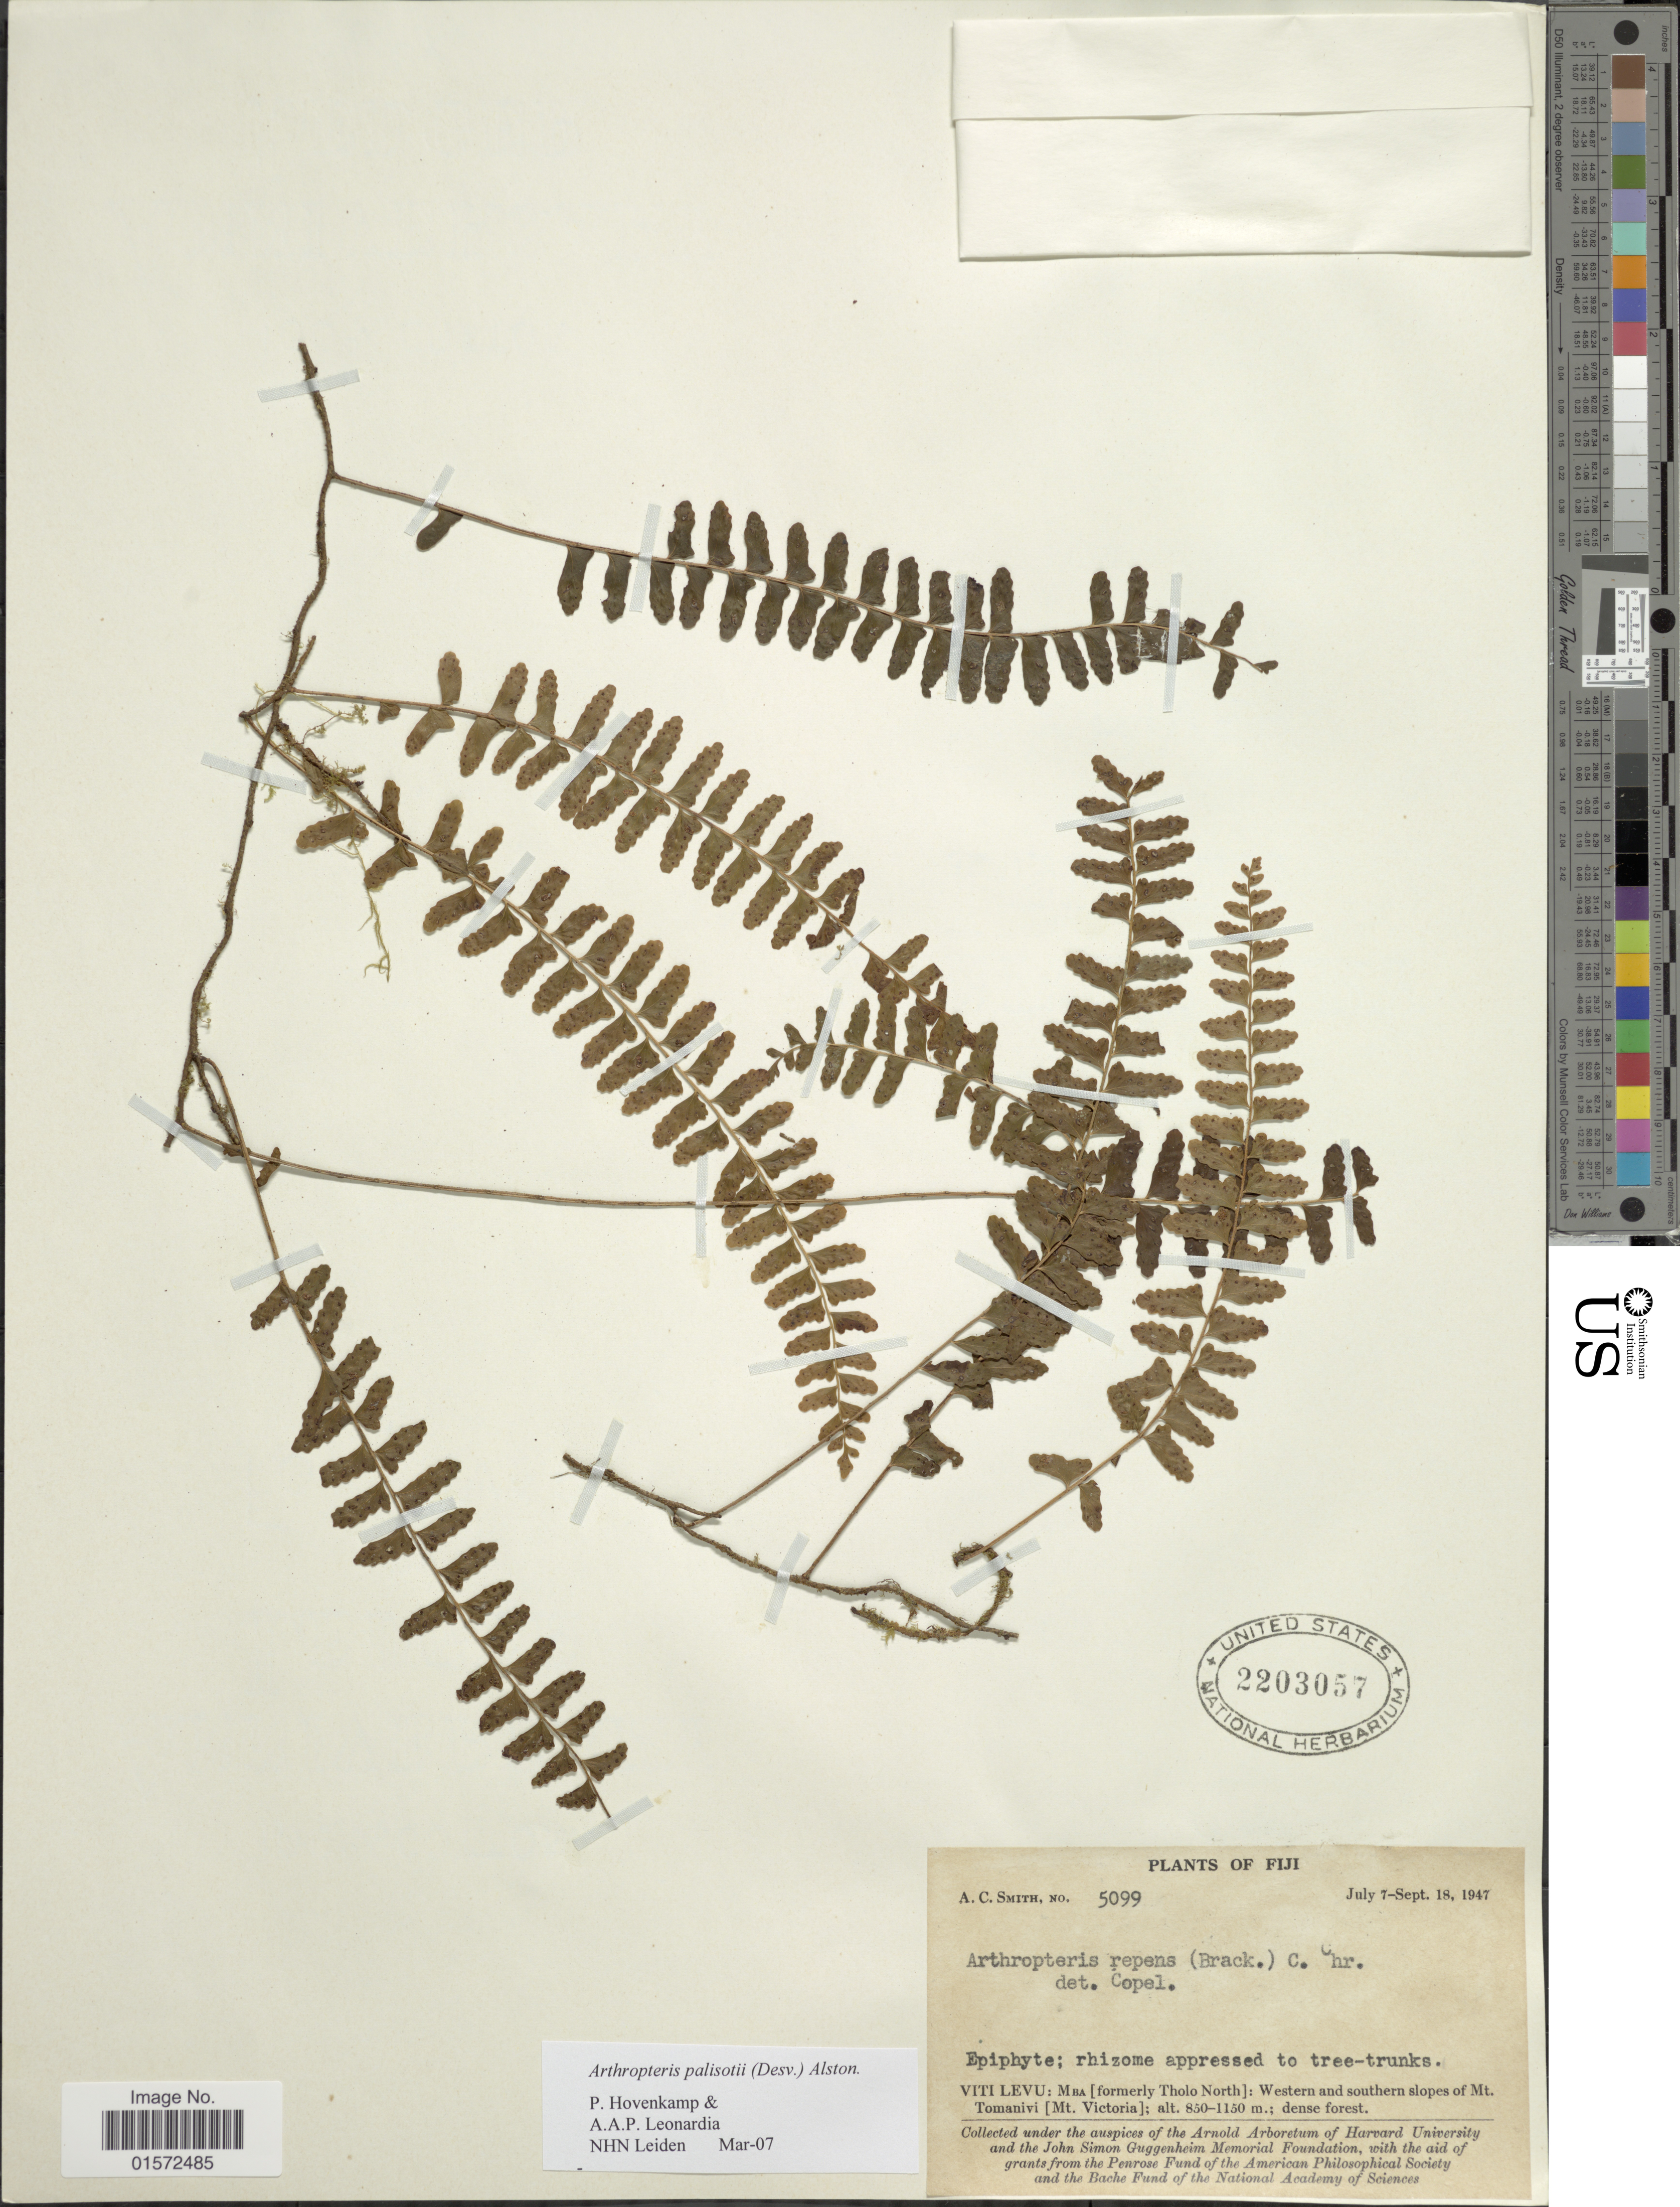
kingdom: Plantae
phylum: Tracheophyta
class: Polypodiopsida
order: Polypodiales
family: Tectariaceae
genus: Arthropteris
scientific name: Arthropteris palisotii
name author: (Desv.) Alston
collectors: A. C. Smith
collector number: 5099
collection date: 1947-07-07/1947-09-18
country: Fiji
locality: Viti Levu: Mba [formerly Tholo North]: western and southern slopes of Mt. Tomanivi [Mt.Vitoria]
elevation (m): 850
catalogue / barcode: US 2203057